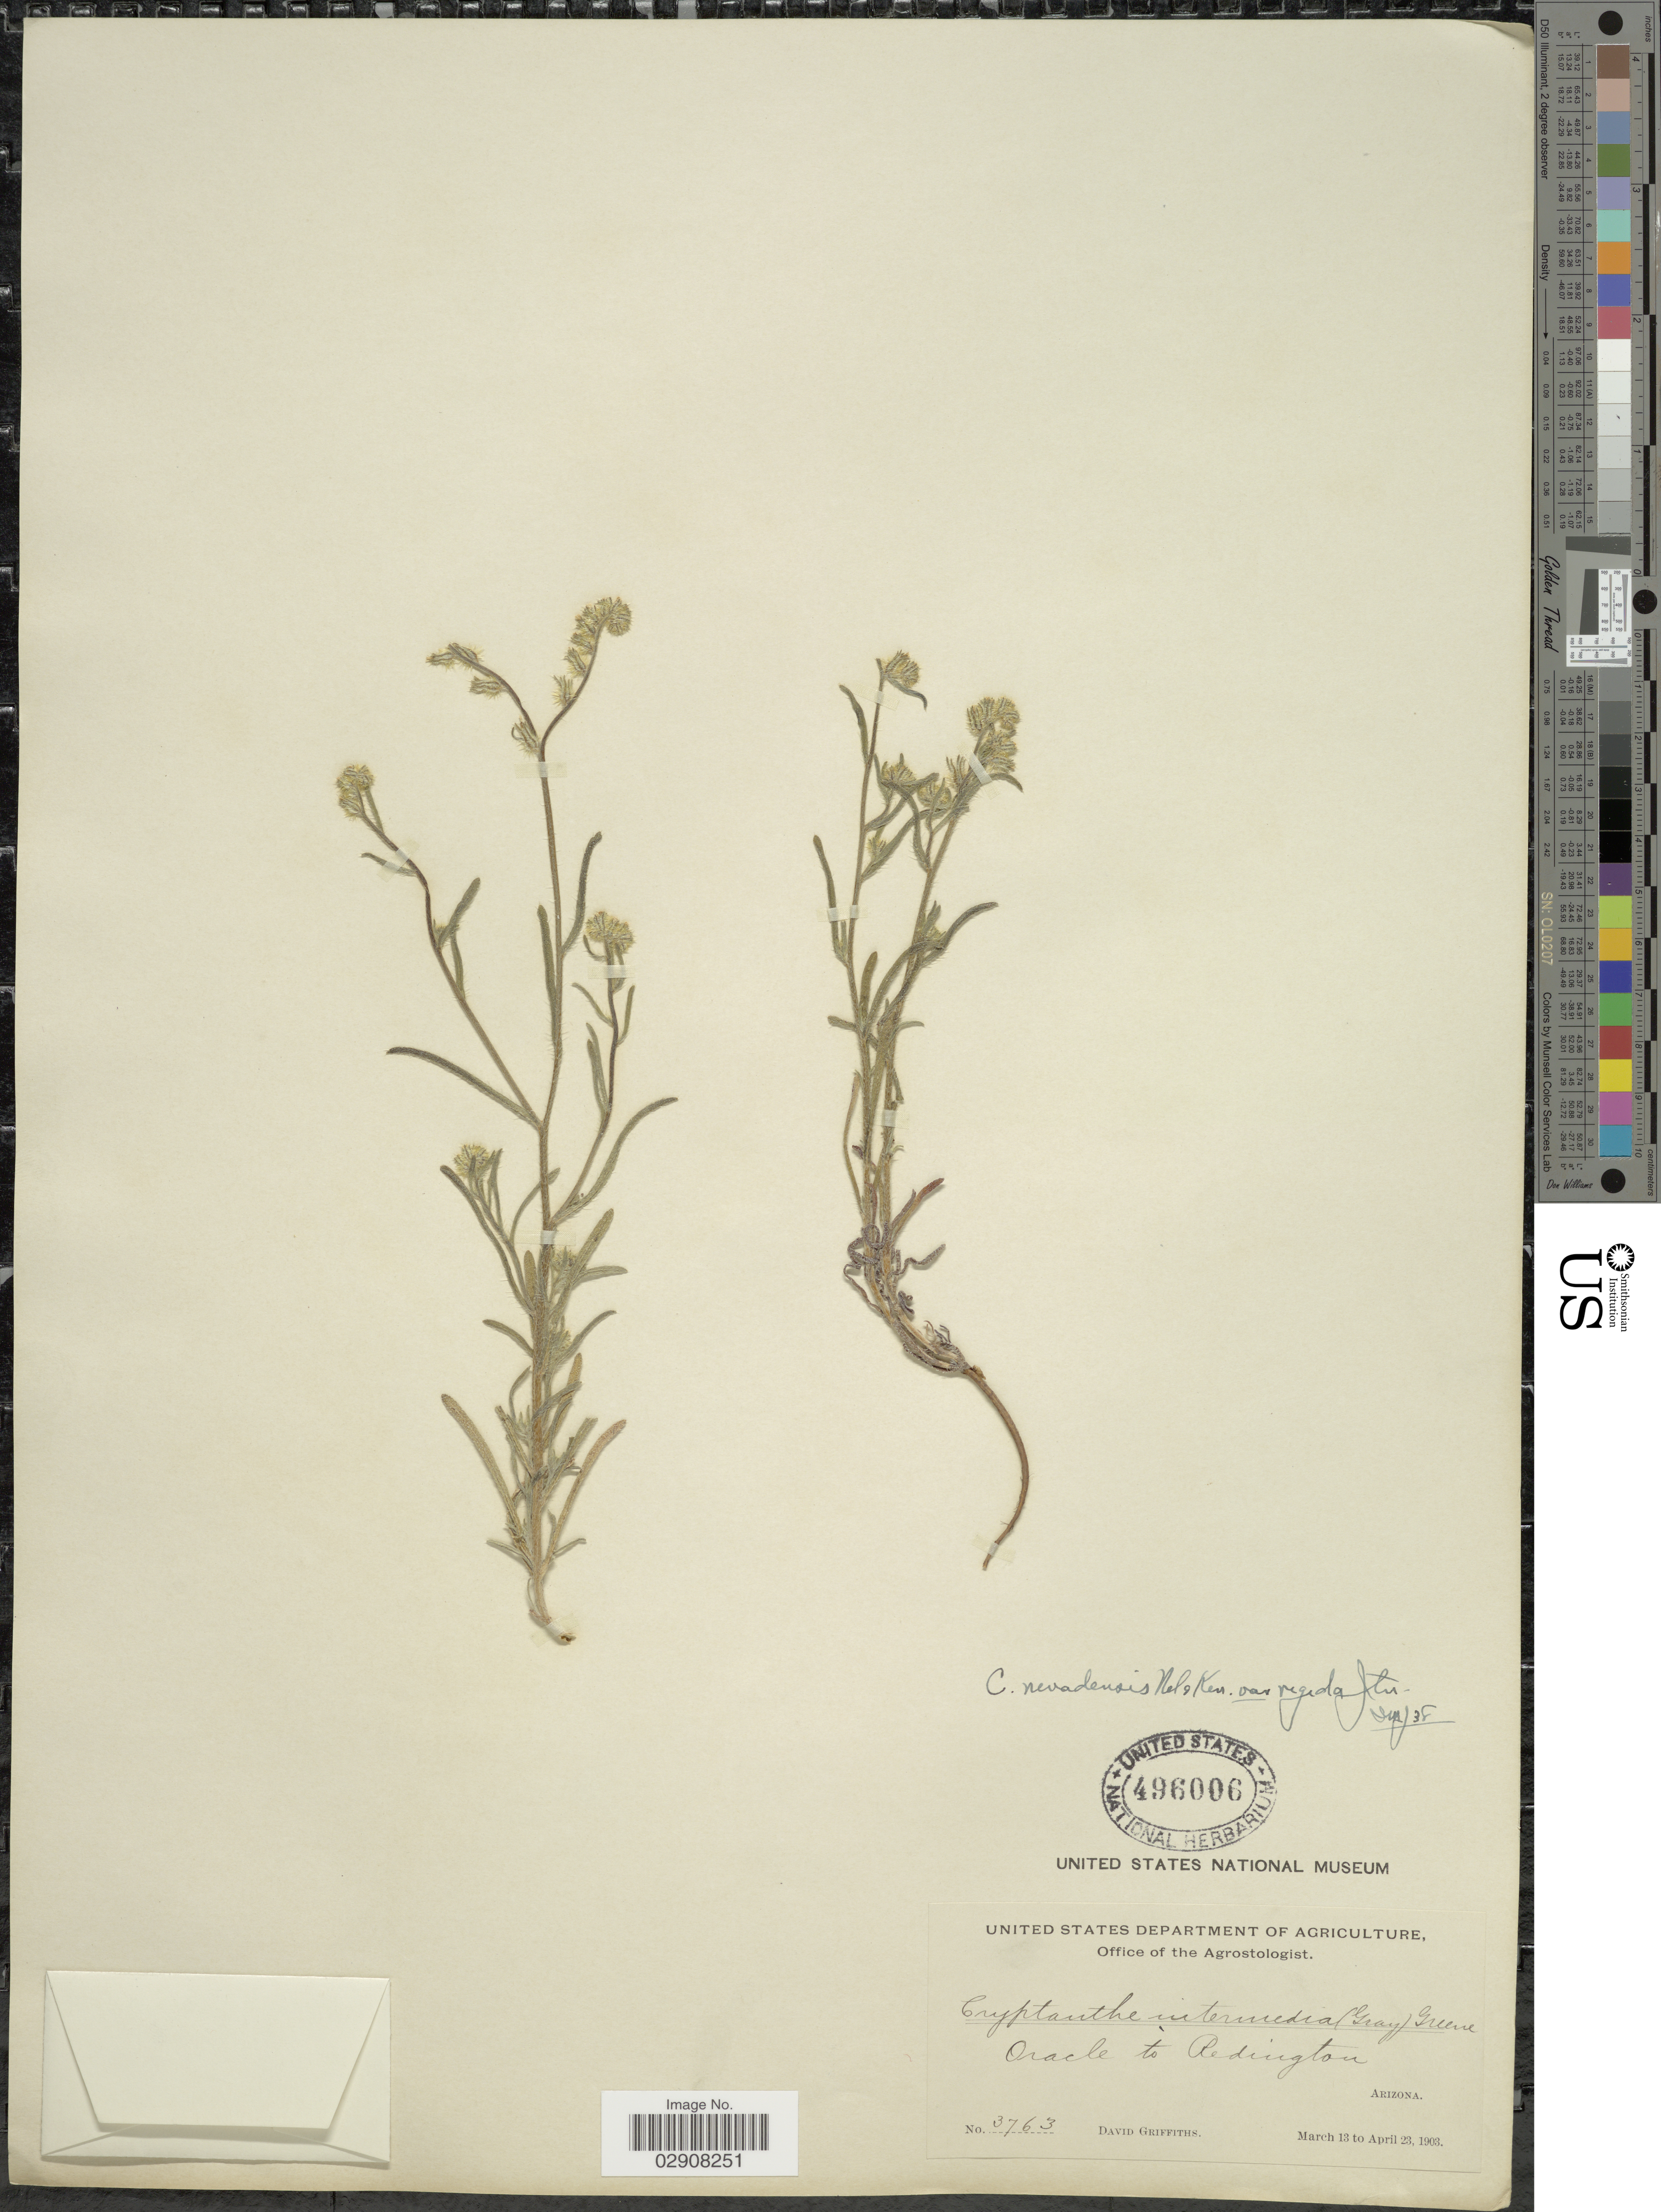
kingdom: Plantae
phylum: Tracheophyta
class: Magnoliopsida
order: Boraginales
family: Boraginaceae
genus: Cryptantha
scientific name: Cryptantha nevadensis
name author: A. Nelson & P.B. Kenn.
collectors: D. Griffiths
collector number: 3763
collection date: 1903-03-13/1903-04-23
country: United States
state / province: Arizona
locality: Oracle to Redington.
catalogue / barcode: US 496006